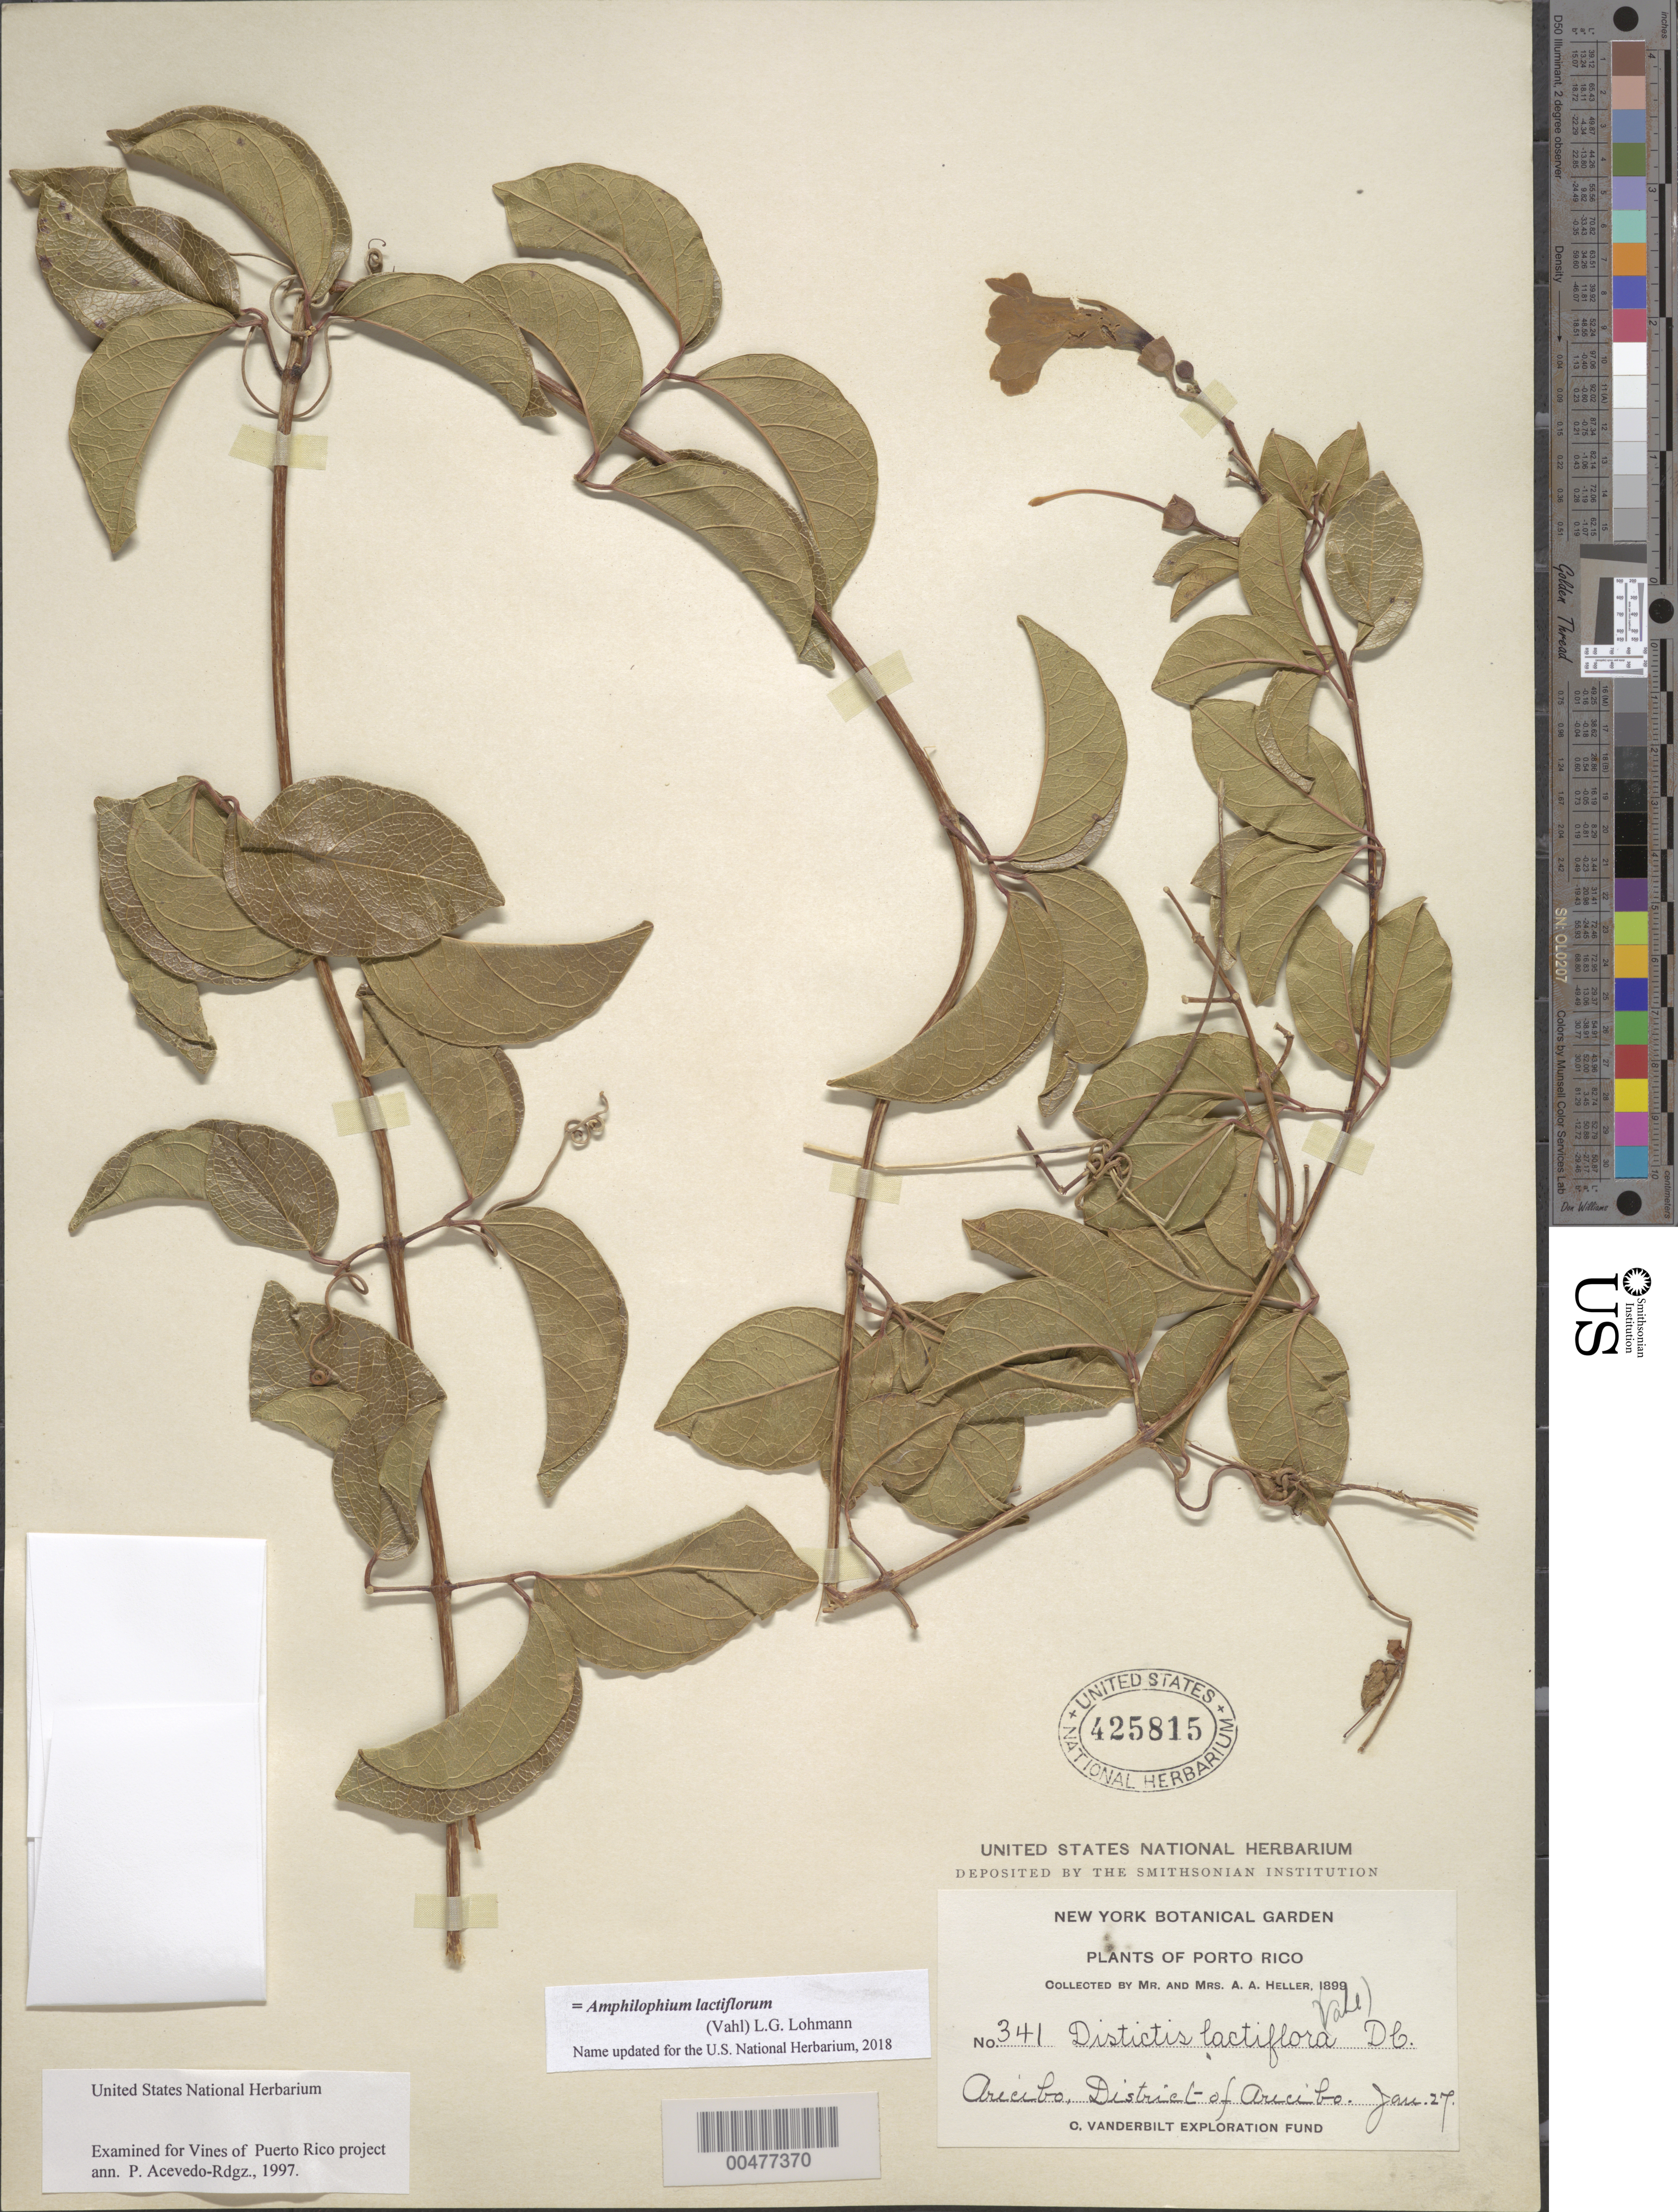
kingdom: Plantae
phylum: Tracheophyta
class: Magnoliopsida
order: Lamiales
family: Bignoniaceae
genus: Amphilophium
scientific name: Amphilophium lactiflorum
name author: (Vahl) L.G. Lohmann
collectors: A. A. Heller & E. G. Heller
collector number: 341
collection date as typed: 27 Jan 1899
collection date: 1899-01-27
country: Puerto Rico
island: Greater Antilles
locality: Arecibo, district of Arecibo.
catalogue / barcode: US 425815